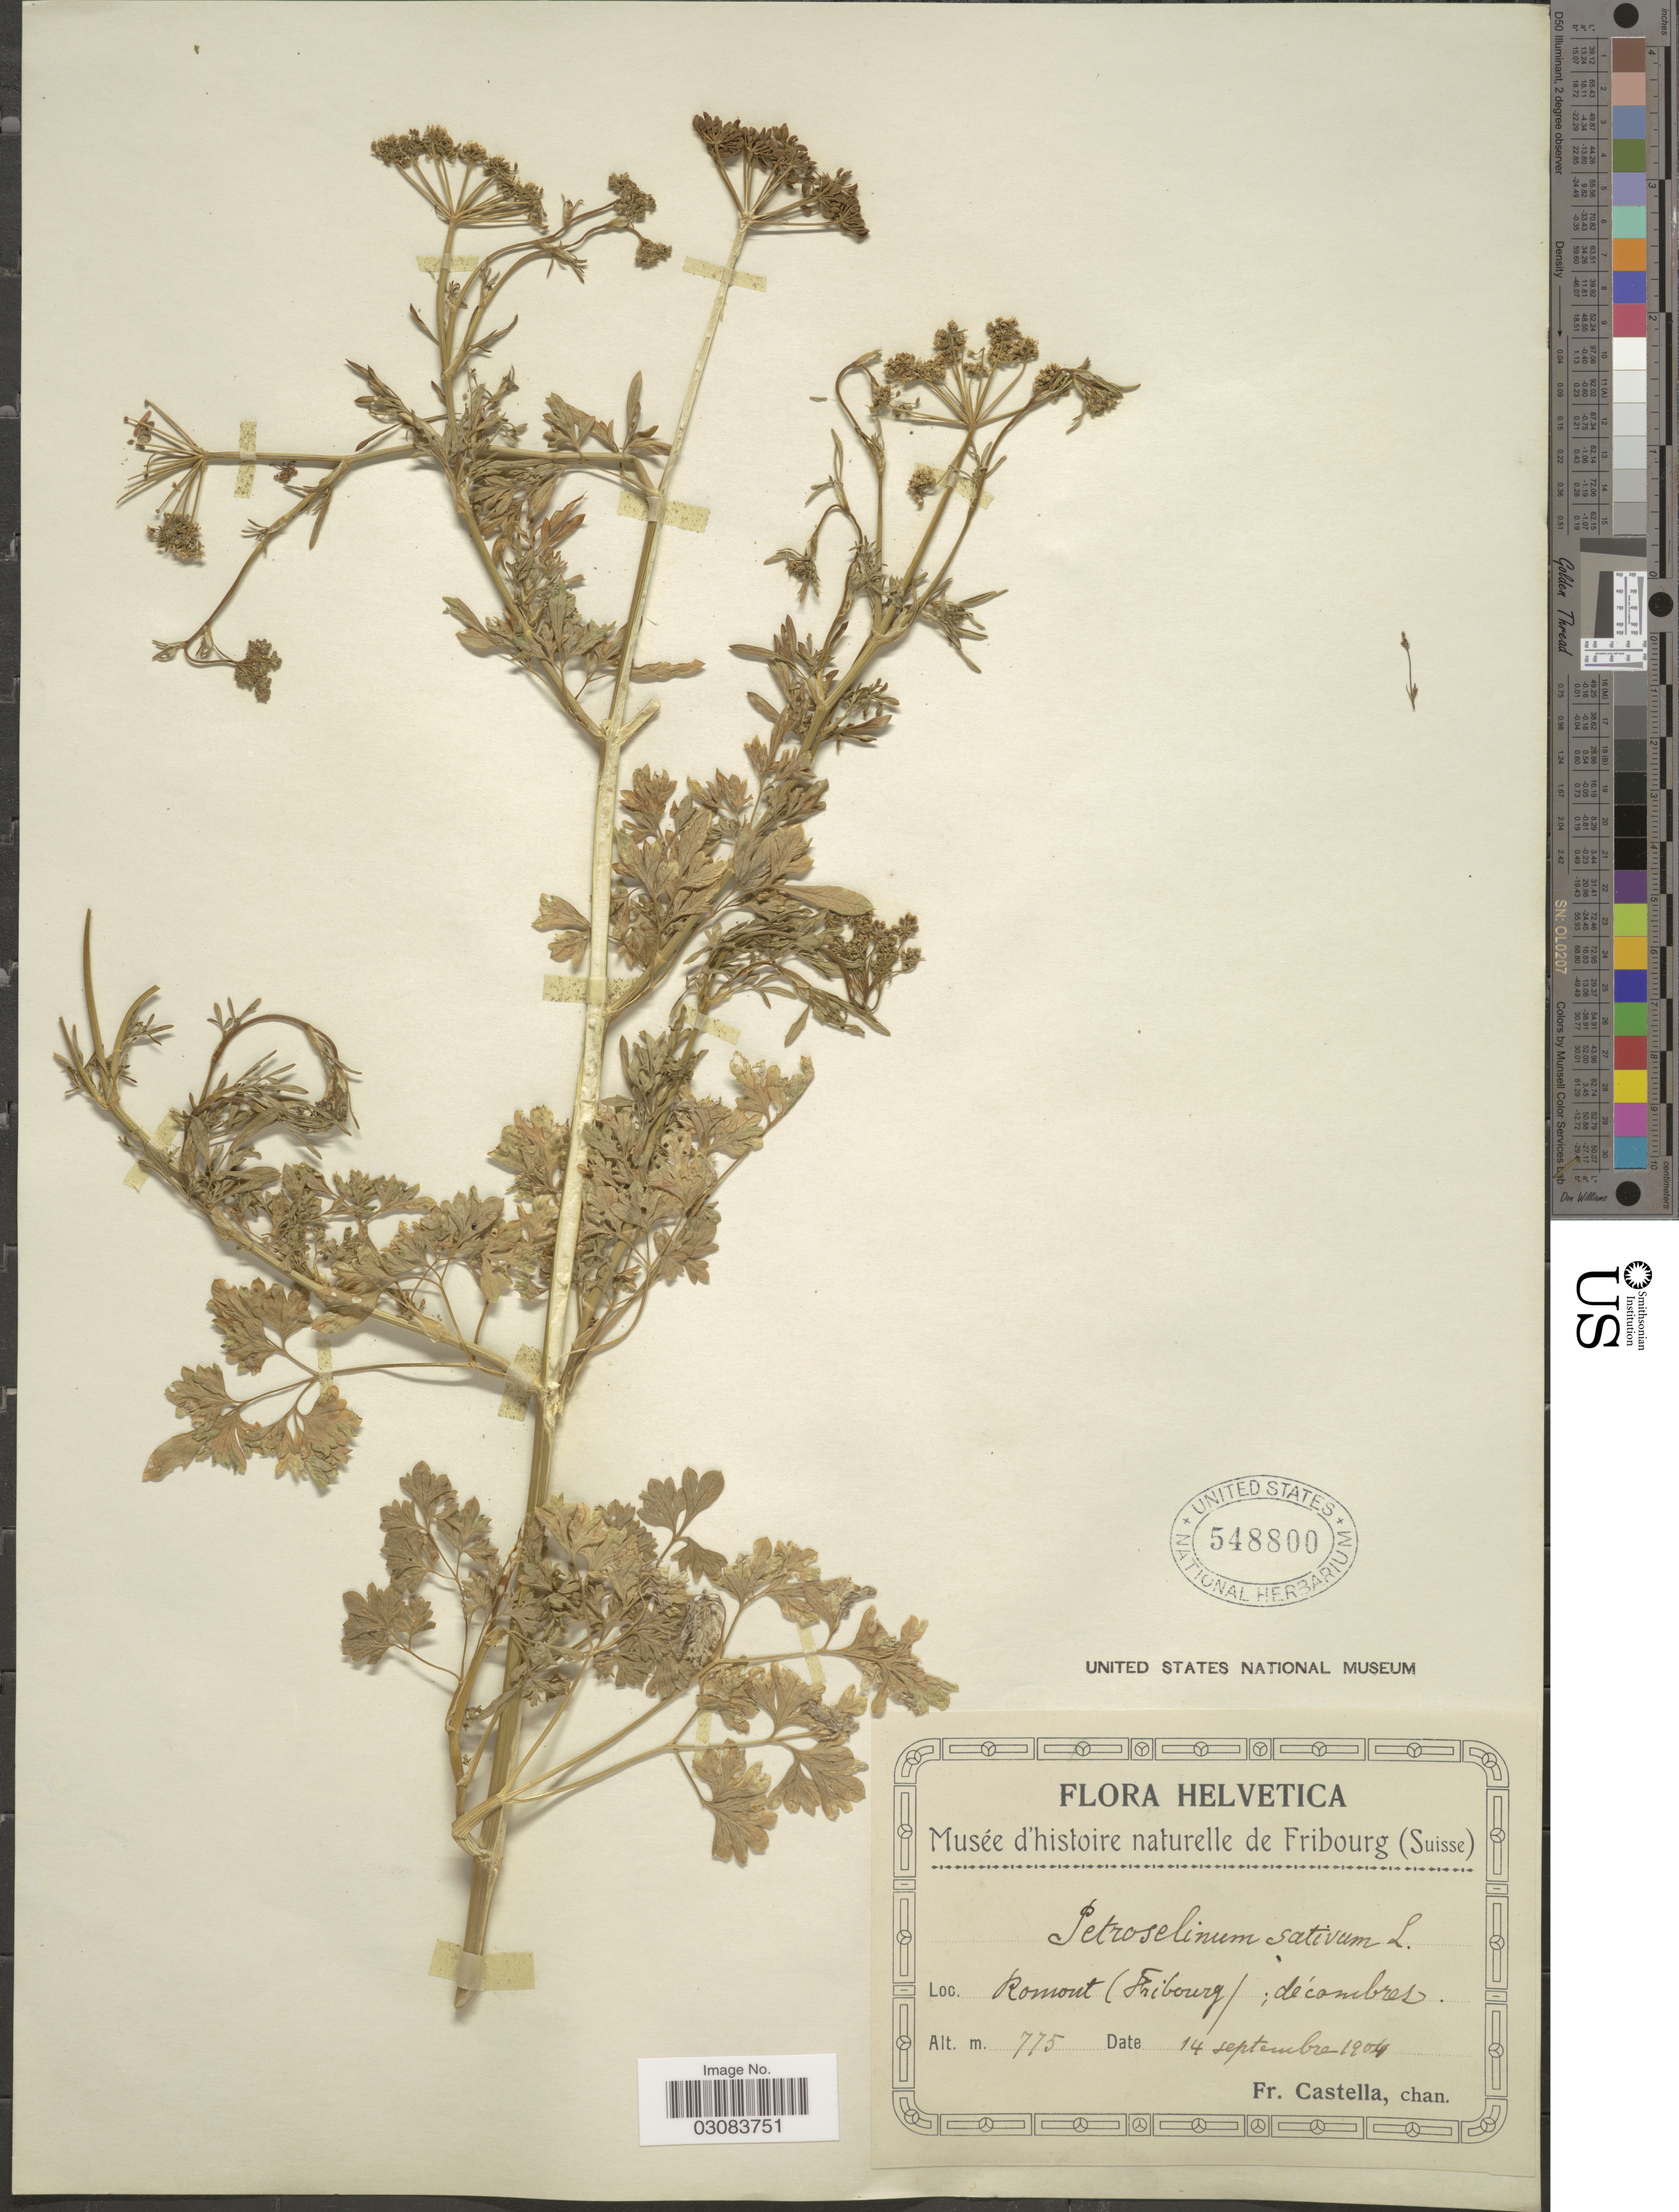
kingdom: Plantae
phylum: Tracheophyta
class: Magnoliopsida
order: Apiales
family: Apiaceae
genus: Petroselinum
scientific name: Petroselinum crispum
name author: (Mill.) Fuss.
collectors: Fr. Castella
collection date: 1904-09-14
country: Switzerland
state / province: Fribourg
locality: Helvetica. Romount (Fribourg): decombres.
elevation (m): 775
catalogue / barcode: US 548800